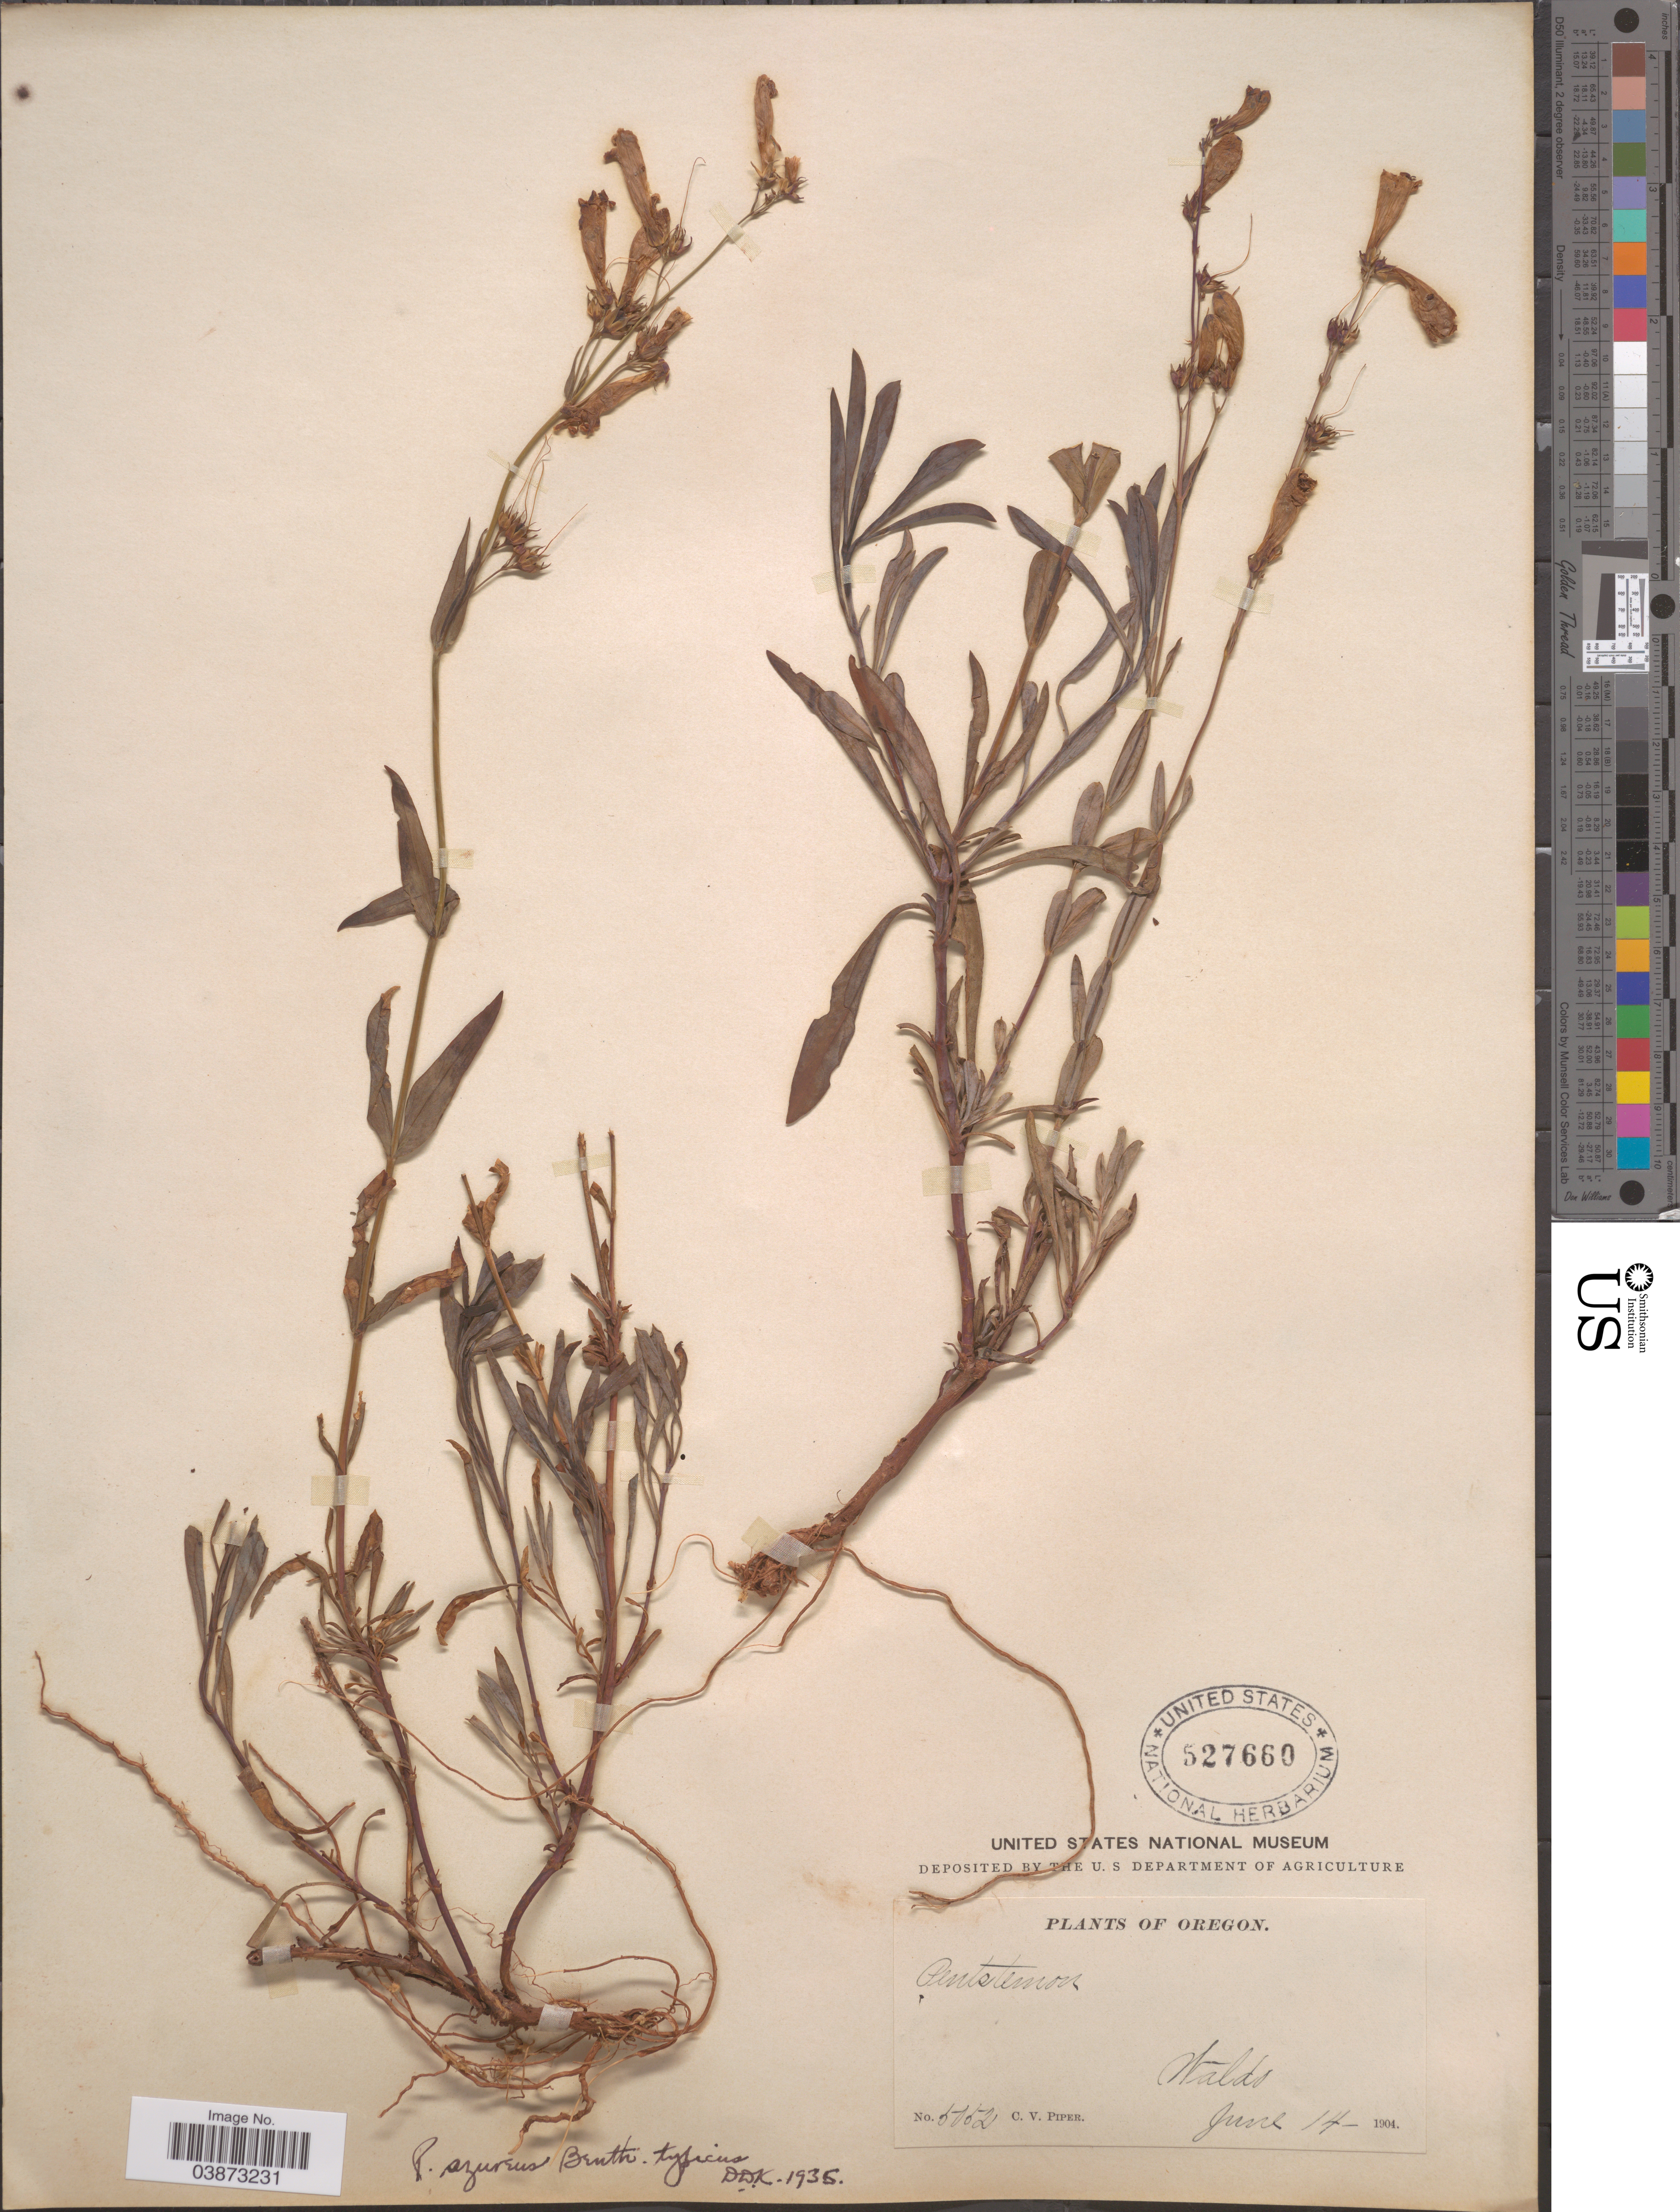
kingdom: Plantae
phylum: Tracheophyta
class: Magnoliopsida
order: Lamiales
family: Plantaginaceae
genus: Penstemon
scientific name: Penstemon azureus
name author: Benth.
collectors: C. V. Piper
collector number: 5052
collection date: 1904-06-14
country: United States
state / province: Oregon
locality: Waldo.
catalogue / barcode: US 527660